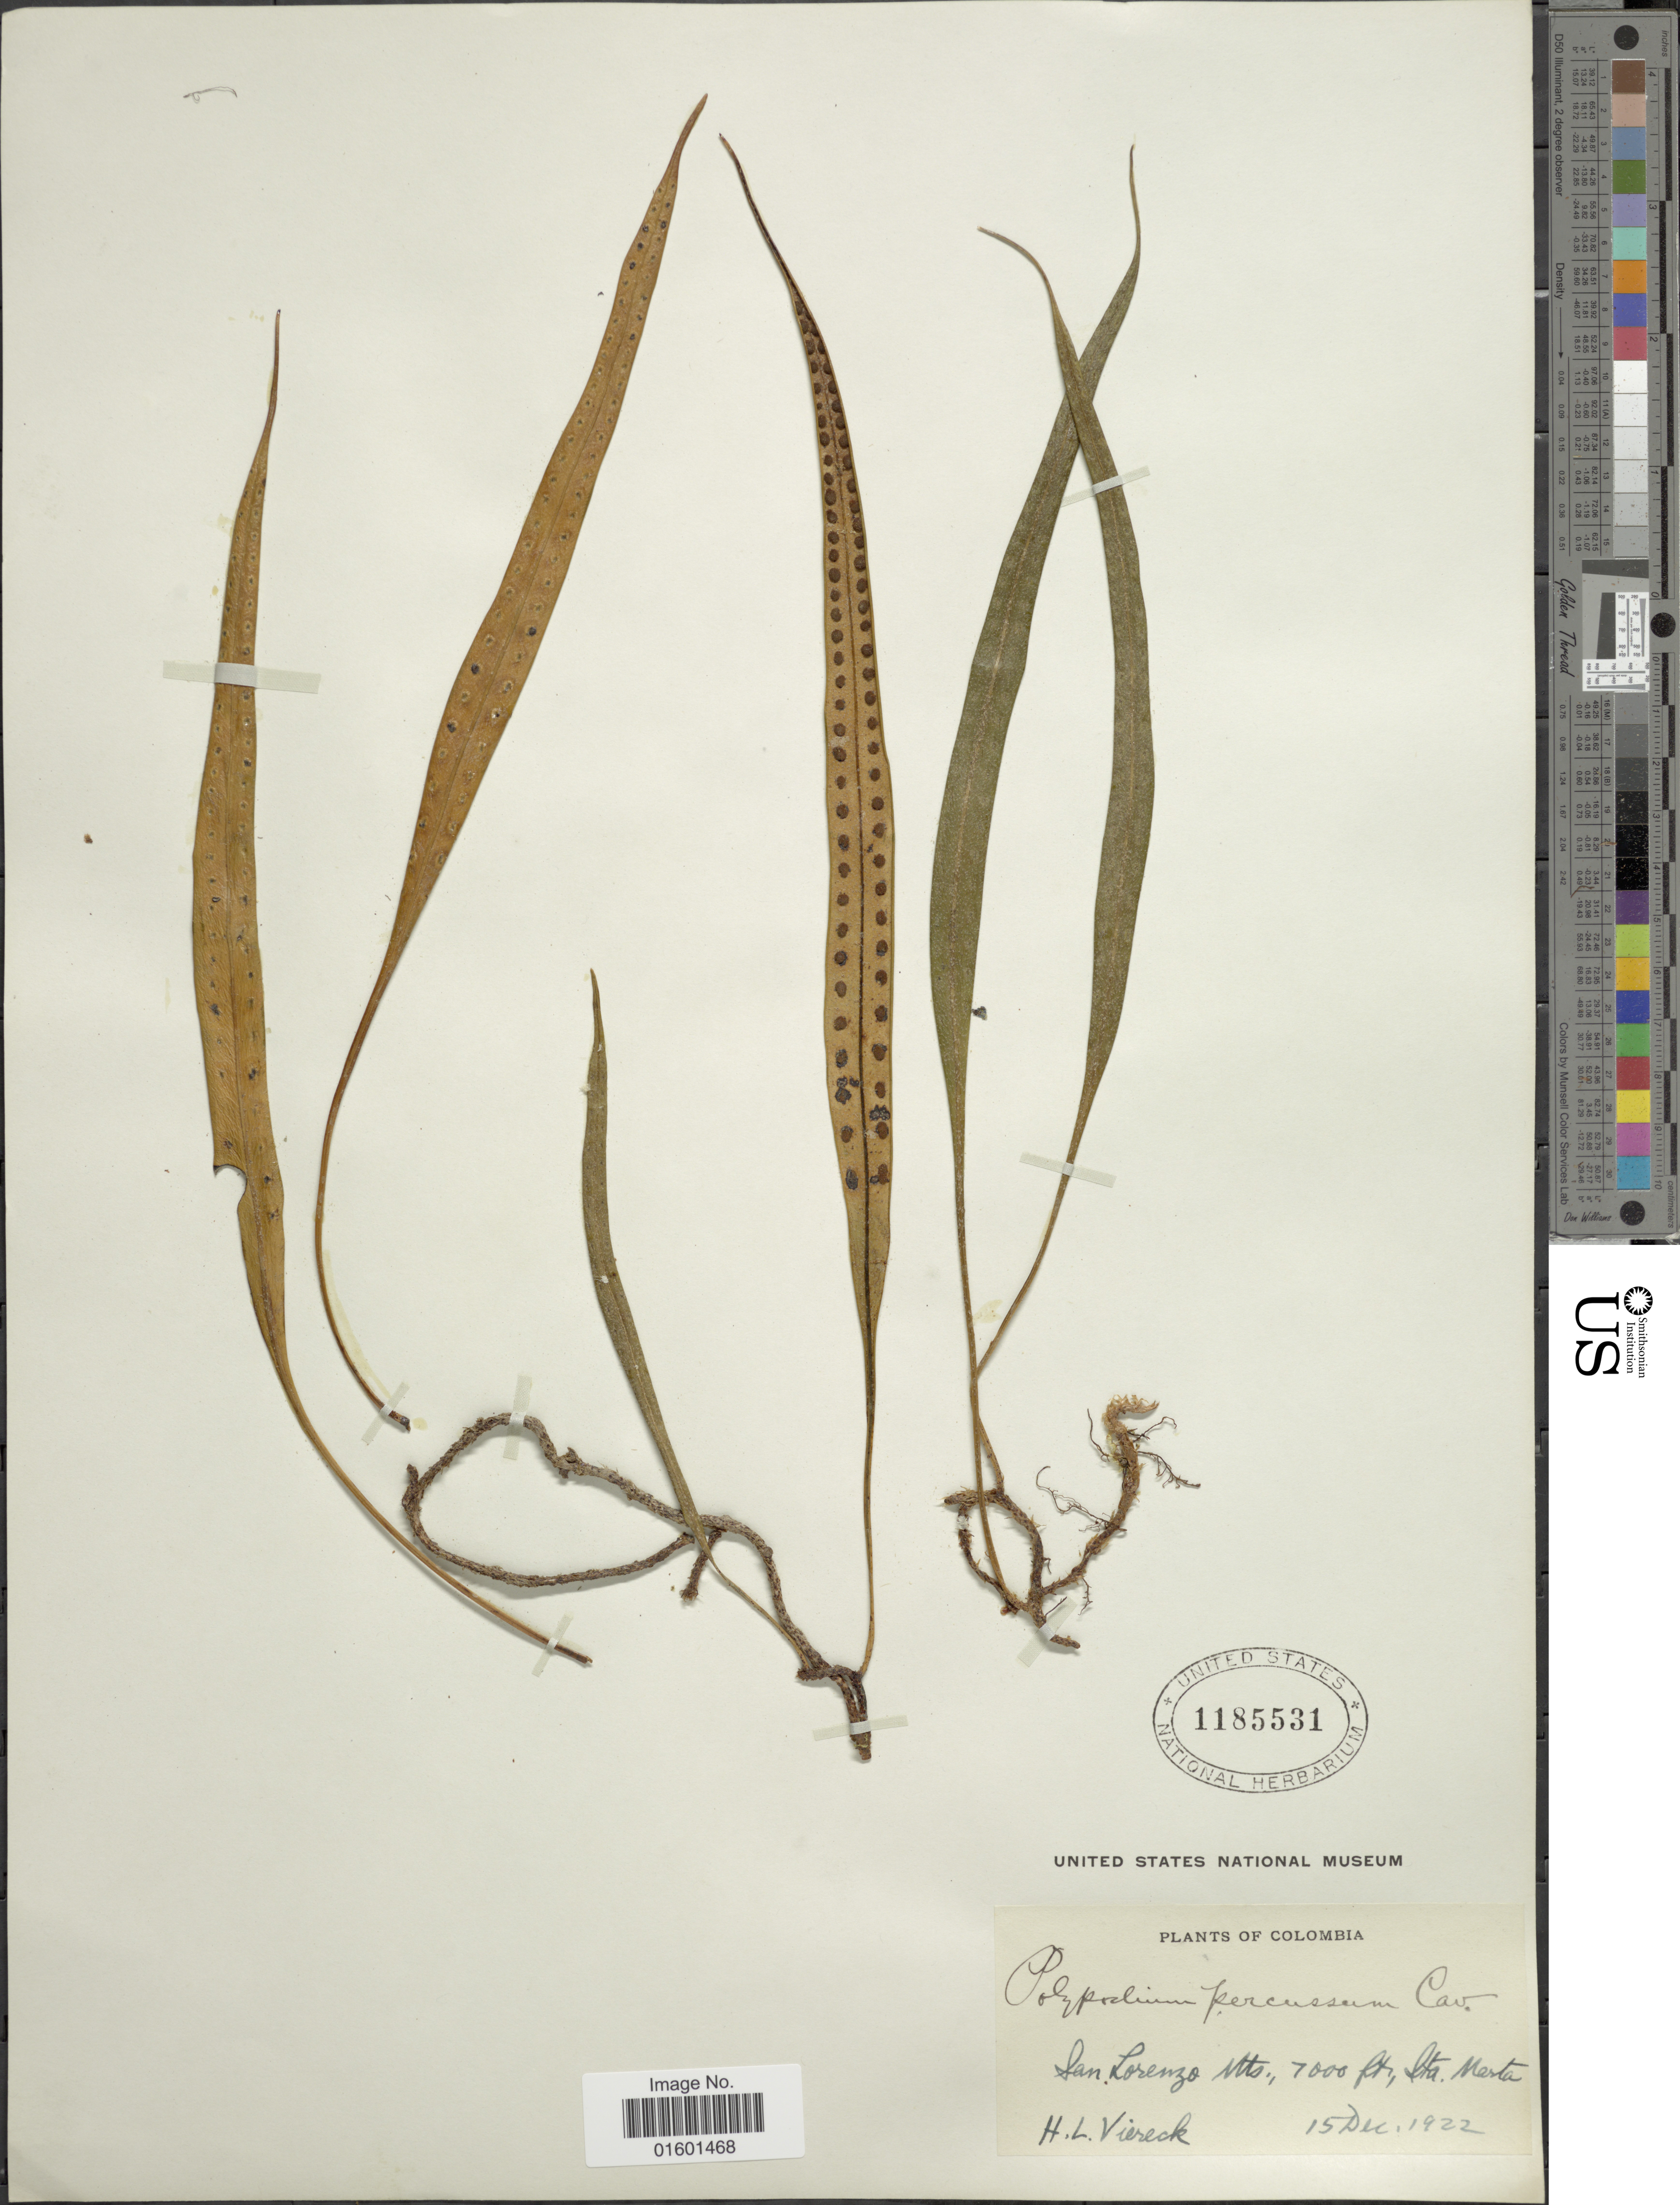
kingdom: Plantae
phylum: Tracheophyta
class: Polypodiopsida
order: Polypodiales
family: Polypodiaceae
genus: Microgramma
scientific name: Microgramma percussa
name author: (Cav.) de la Sota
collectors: H. L. Viereck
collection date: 1922-12-15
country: Colombia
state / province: Magdalena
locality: San Lorenzo Mts., Santa Marta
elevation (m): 2134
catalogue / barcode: US 1185531